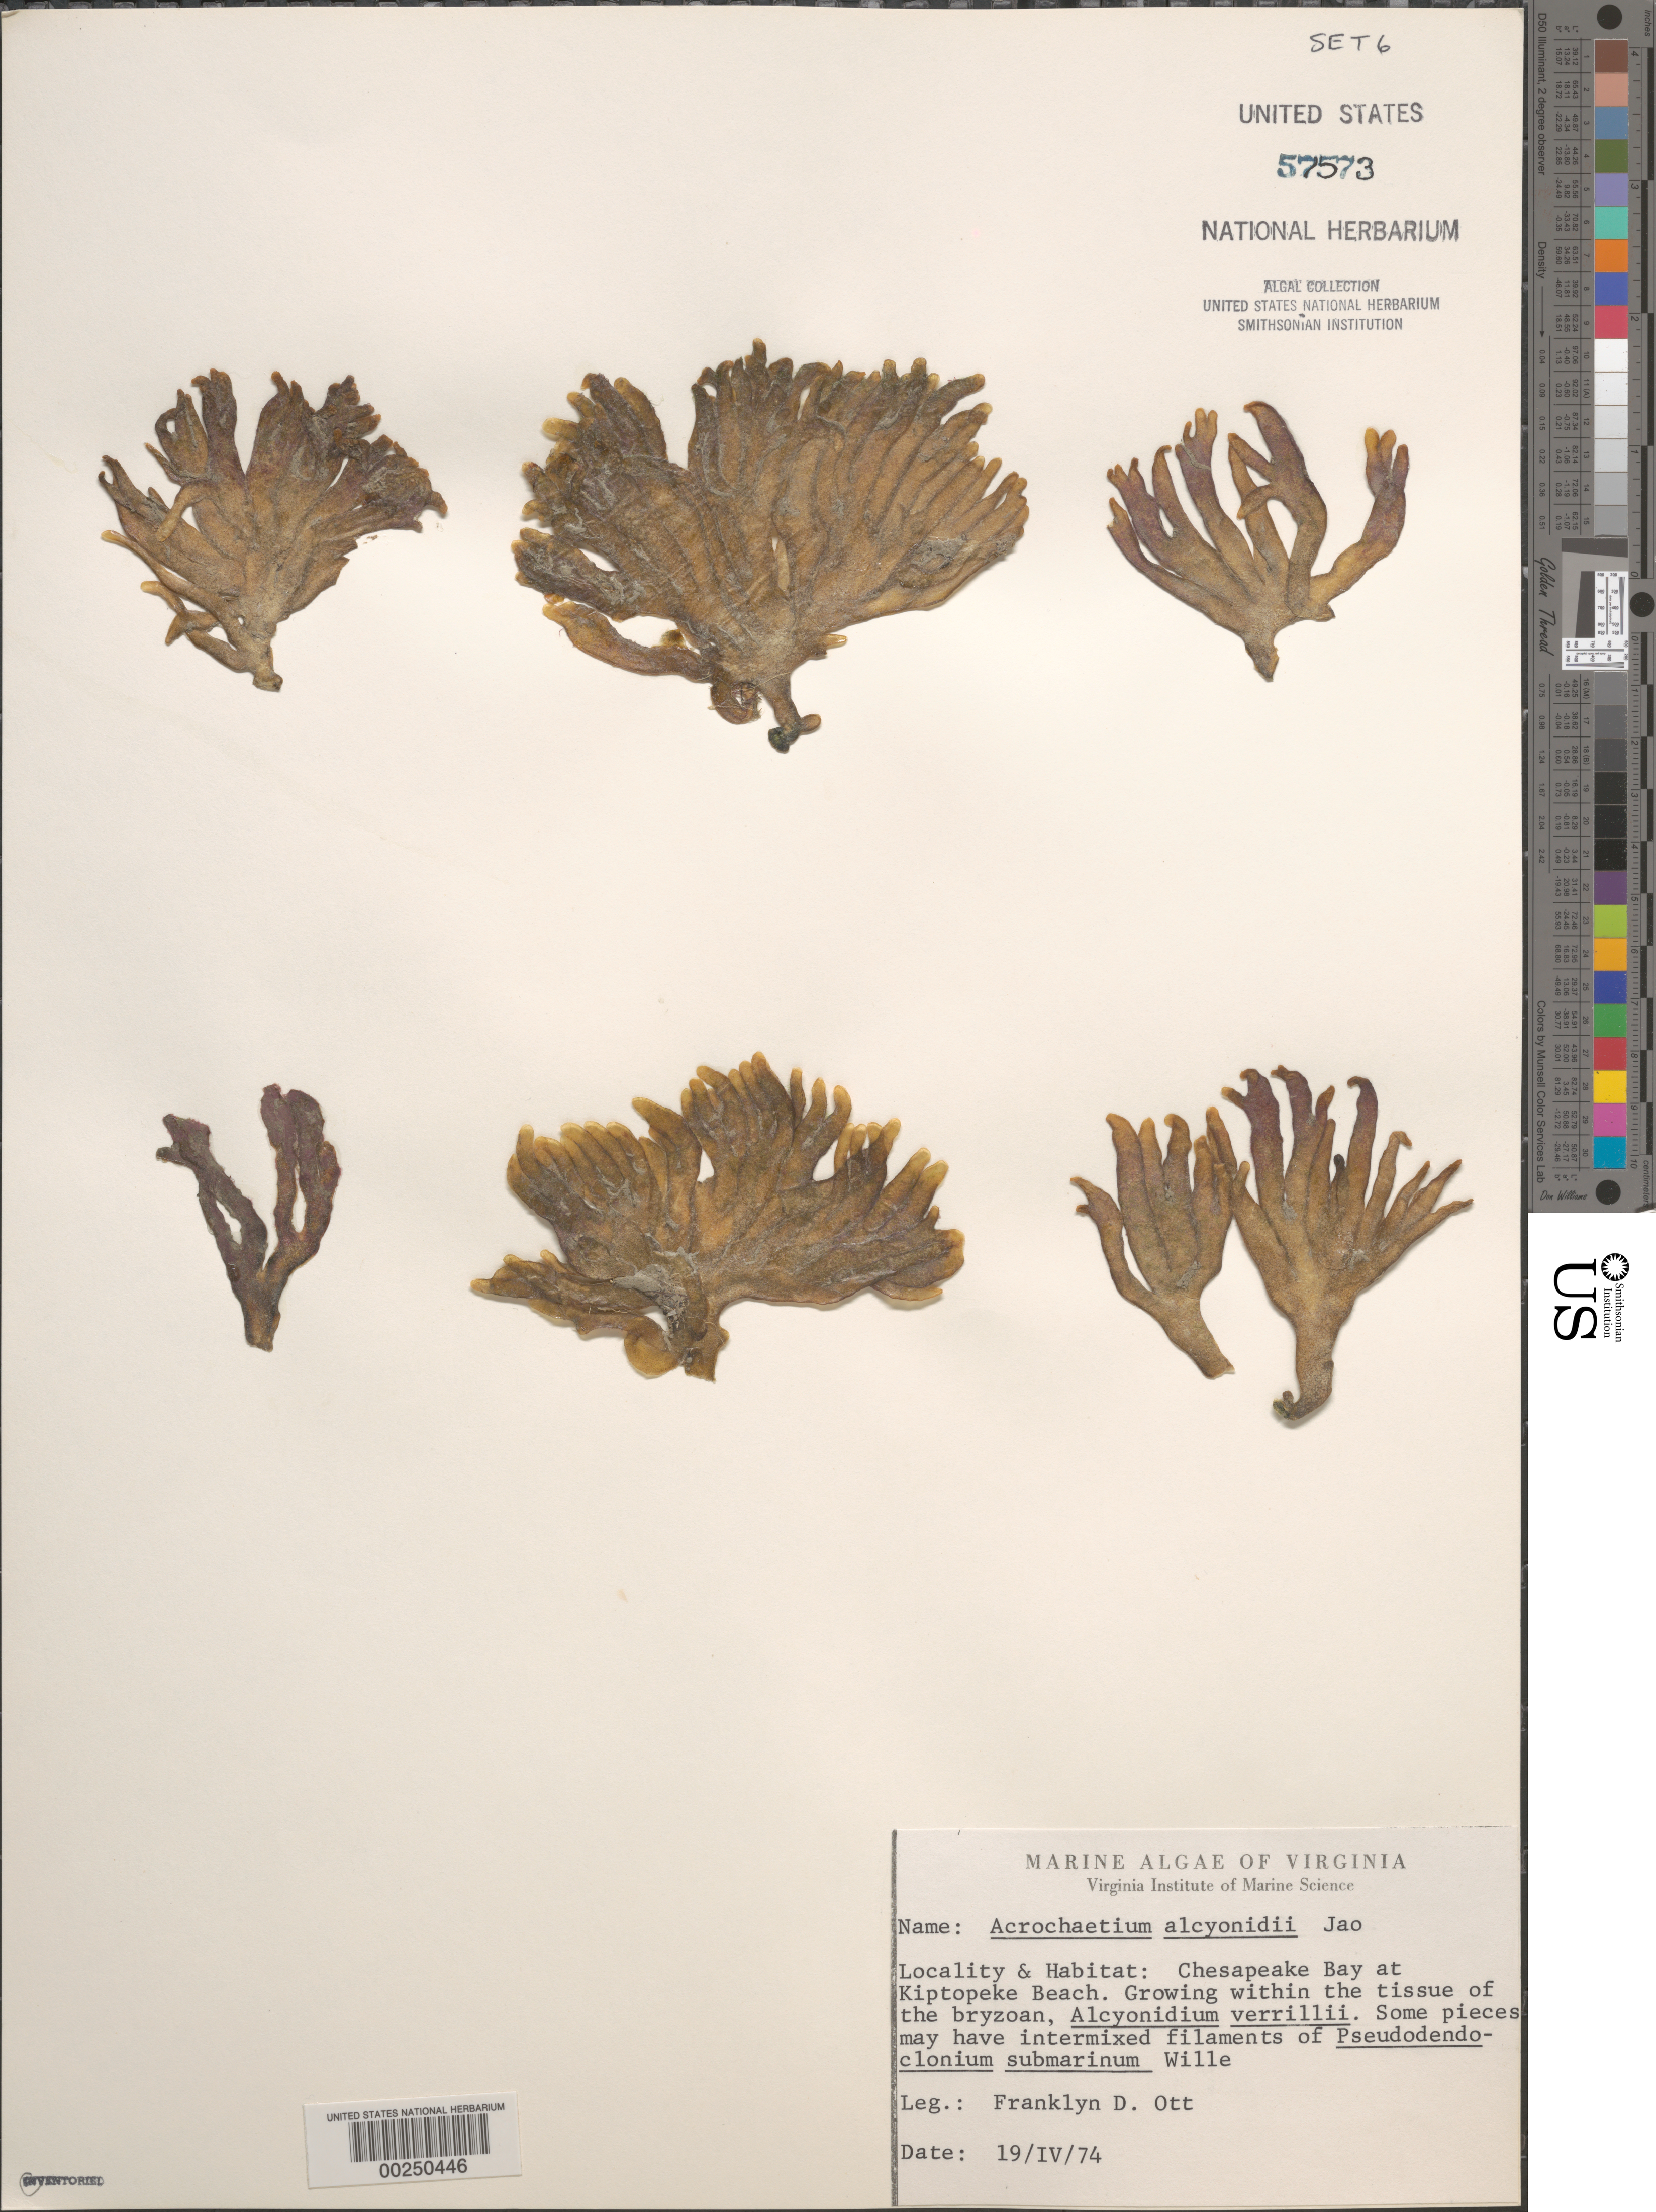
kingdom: Plantae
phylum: Rhodophyta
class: Florideophyceae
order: Acrochaetiales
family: Acrochaetiaceae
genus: Acrochaetium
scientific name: Acrochaetium alcyonidii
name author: C.-C. Jao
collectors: F. Ott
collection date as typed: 19 Apr 1974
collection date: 1974-04-19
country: United States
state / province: Virginia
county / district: Northampton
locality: Chesapeake Bay, Kiptopeke Beach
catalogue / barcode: US 57573